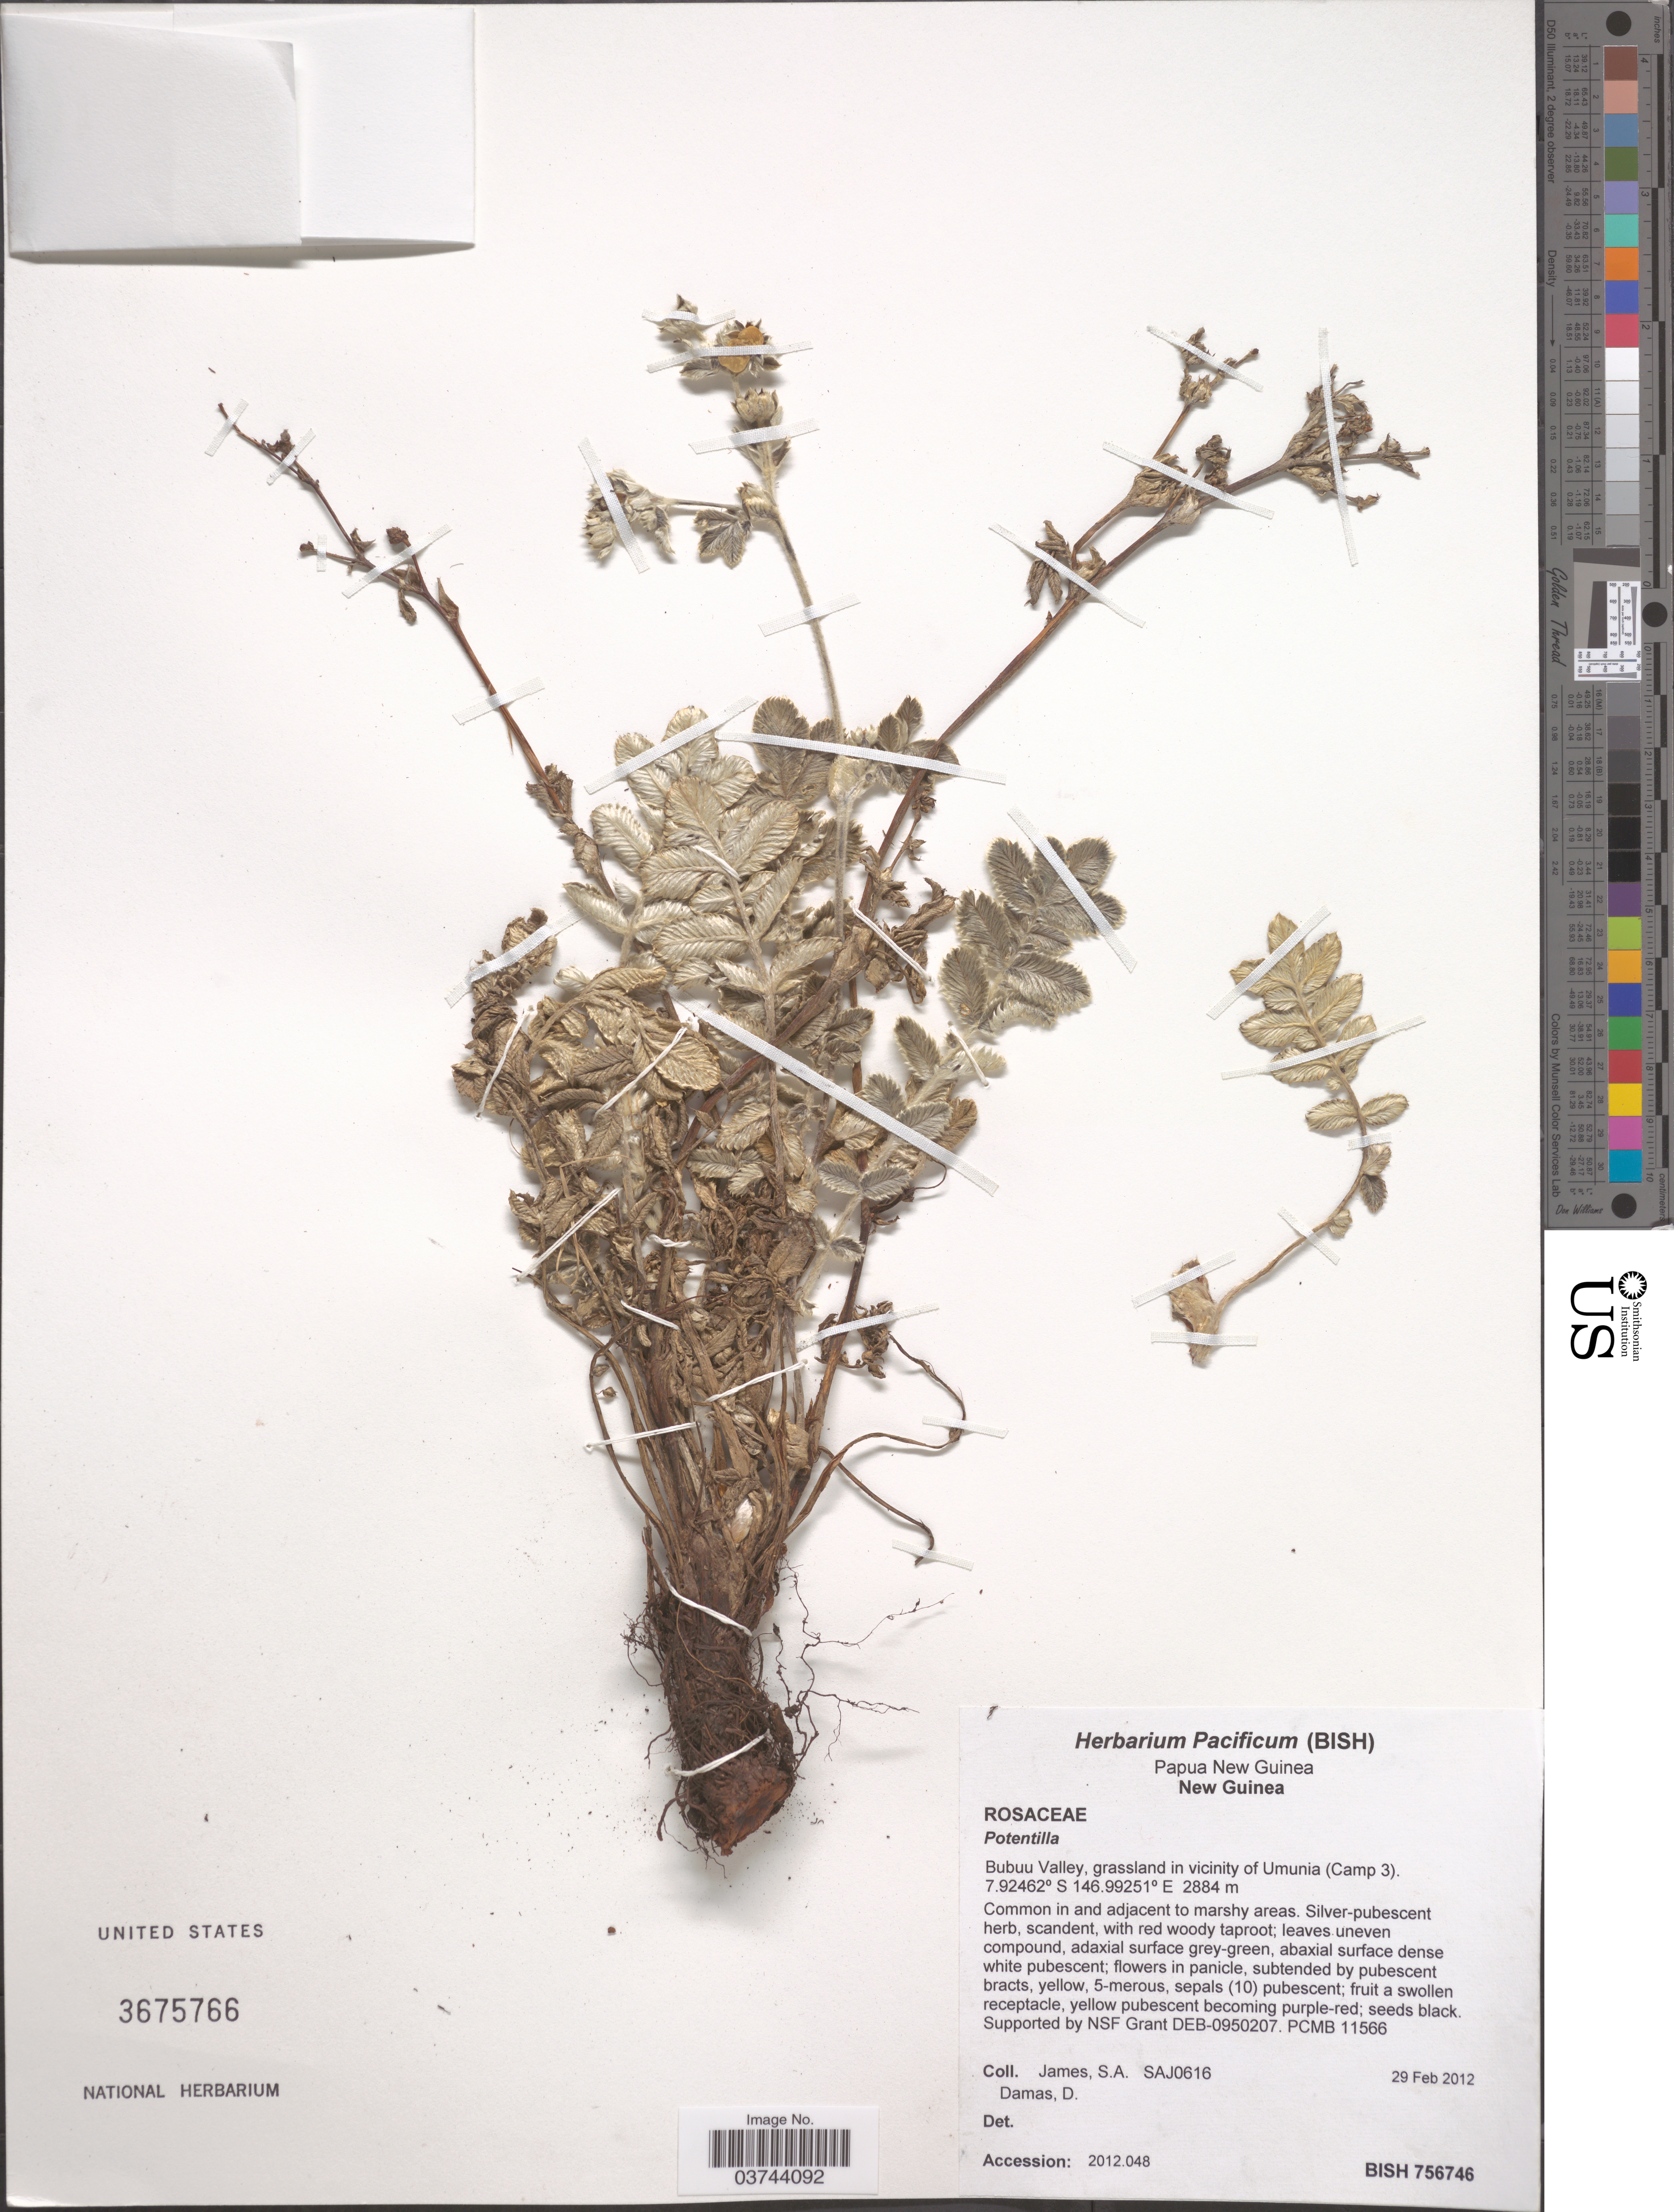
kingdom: Plantae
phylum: Tracheophyta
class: Magnoliopsida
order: Rosales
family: Rosaceae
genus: Potentilla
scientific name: Potentilla sp.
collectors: S. James & D. Damas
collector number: SAJ0616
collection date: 2012-02-29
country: Papua New Guinea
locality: New Guinea. Bubuu Valley, grassland in vicinity of Umunia (Camp 3).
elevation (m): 2884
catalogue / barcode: US 3675766